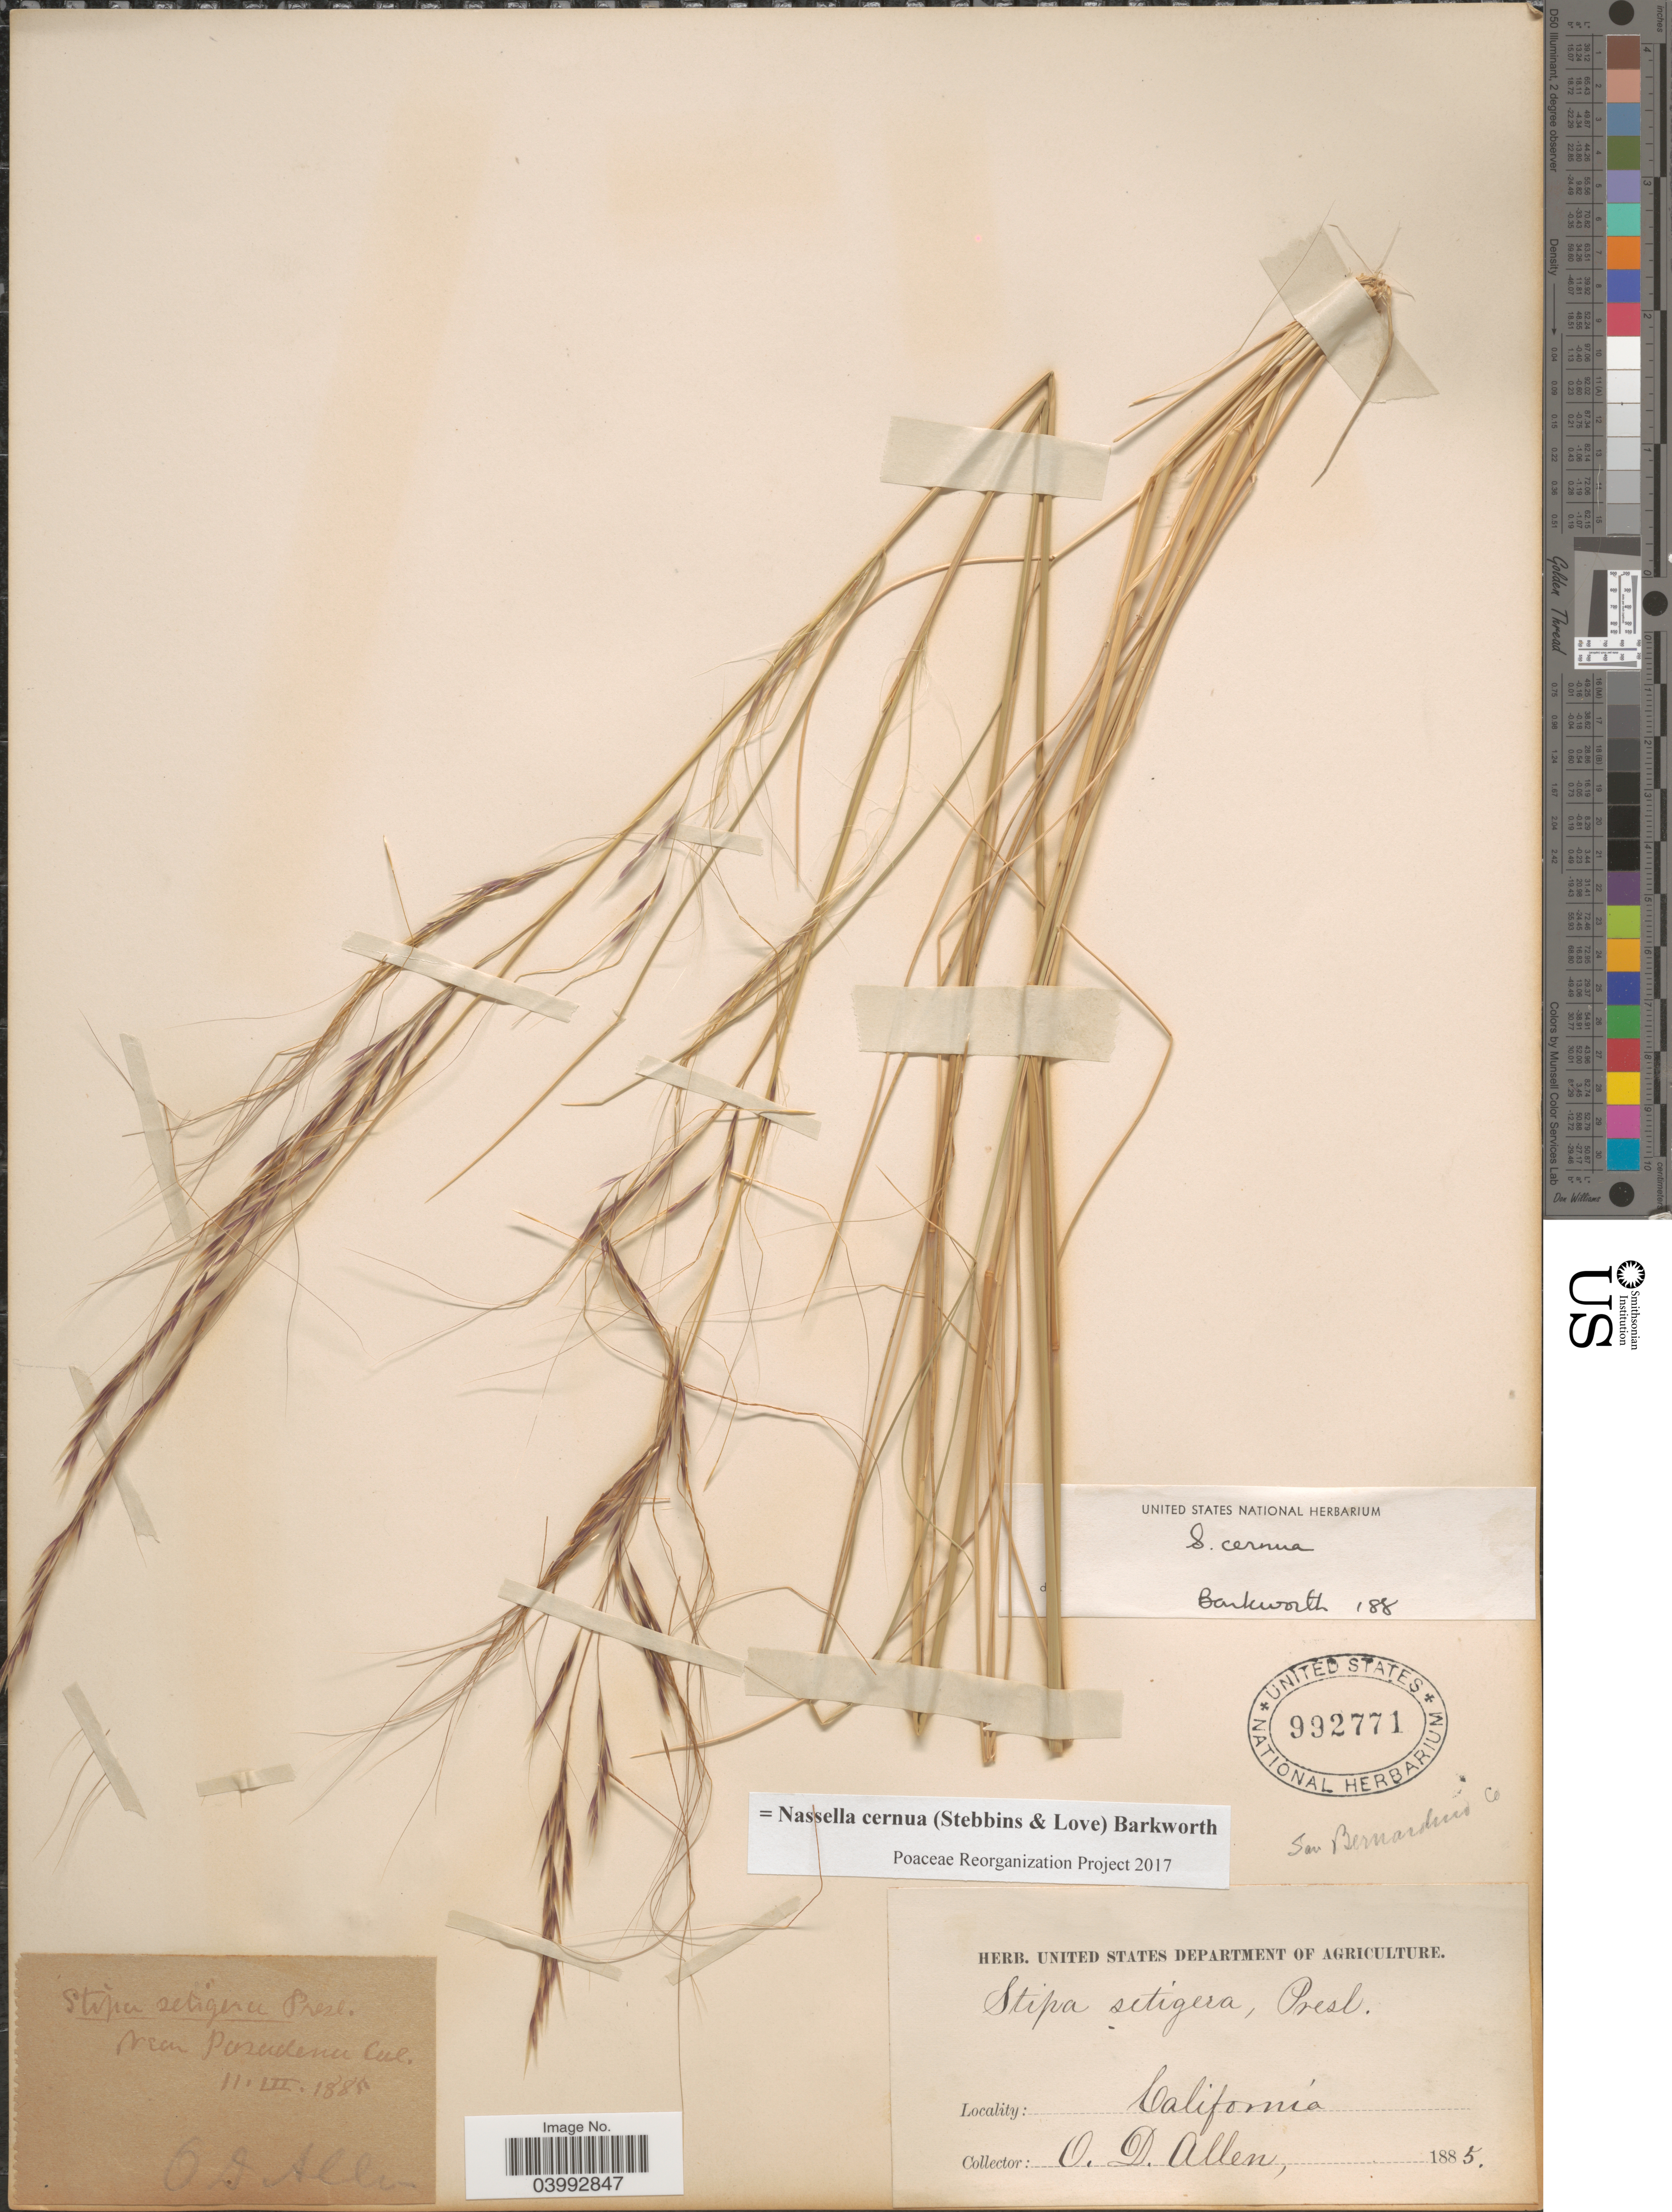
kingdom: Plantae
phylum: Tracheophyta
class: Liliopsida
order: Poales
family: Poaceae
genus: Nassella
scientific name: Nassella cernua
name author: (Stebbins & Love) Barkworth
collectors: O. D. Allen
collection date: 1885-03-11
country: United States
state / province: California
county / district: Los Angeles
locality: Near Pasadena. San Bernardino Co.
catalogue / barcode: US 992771